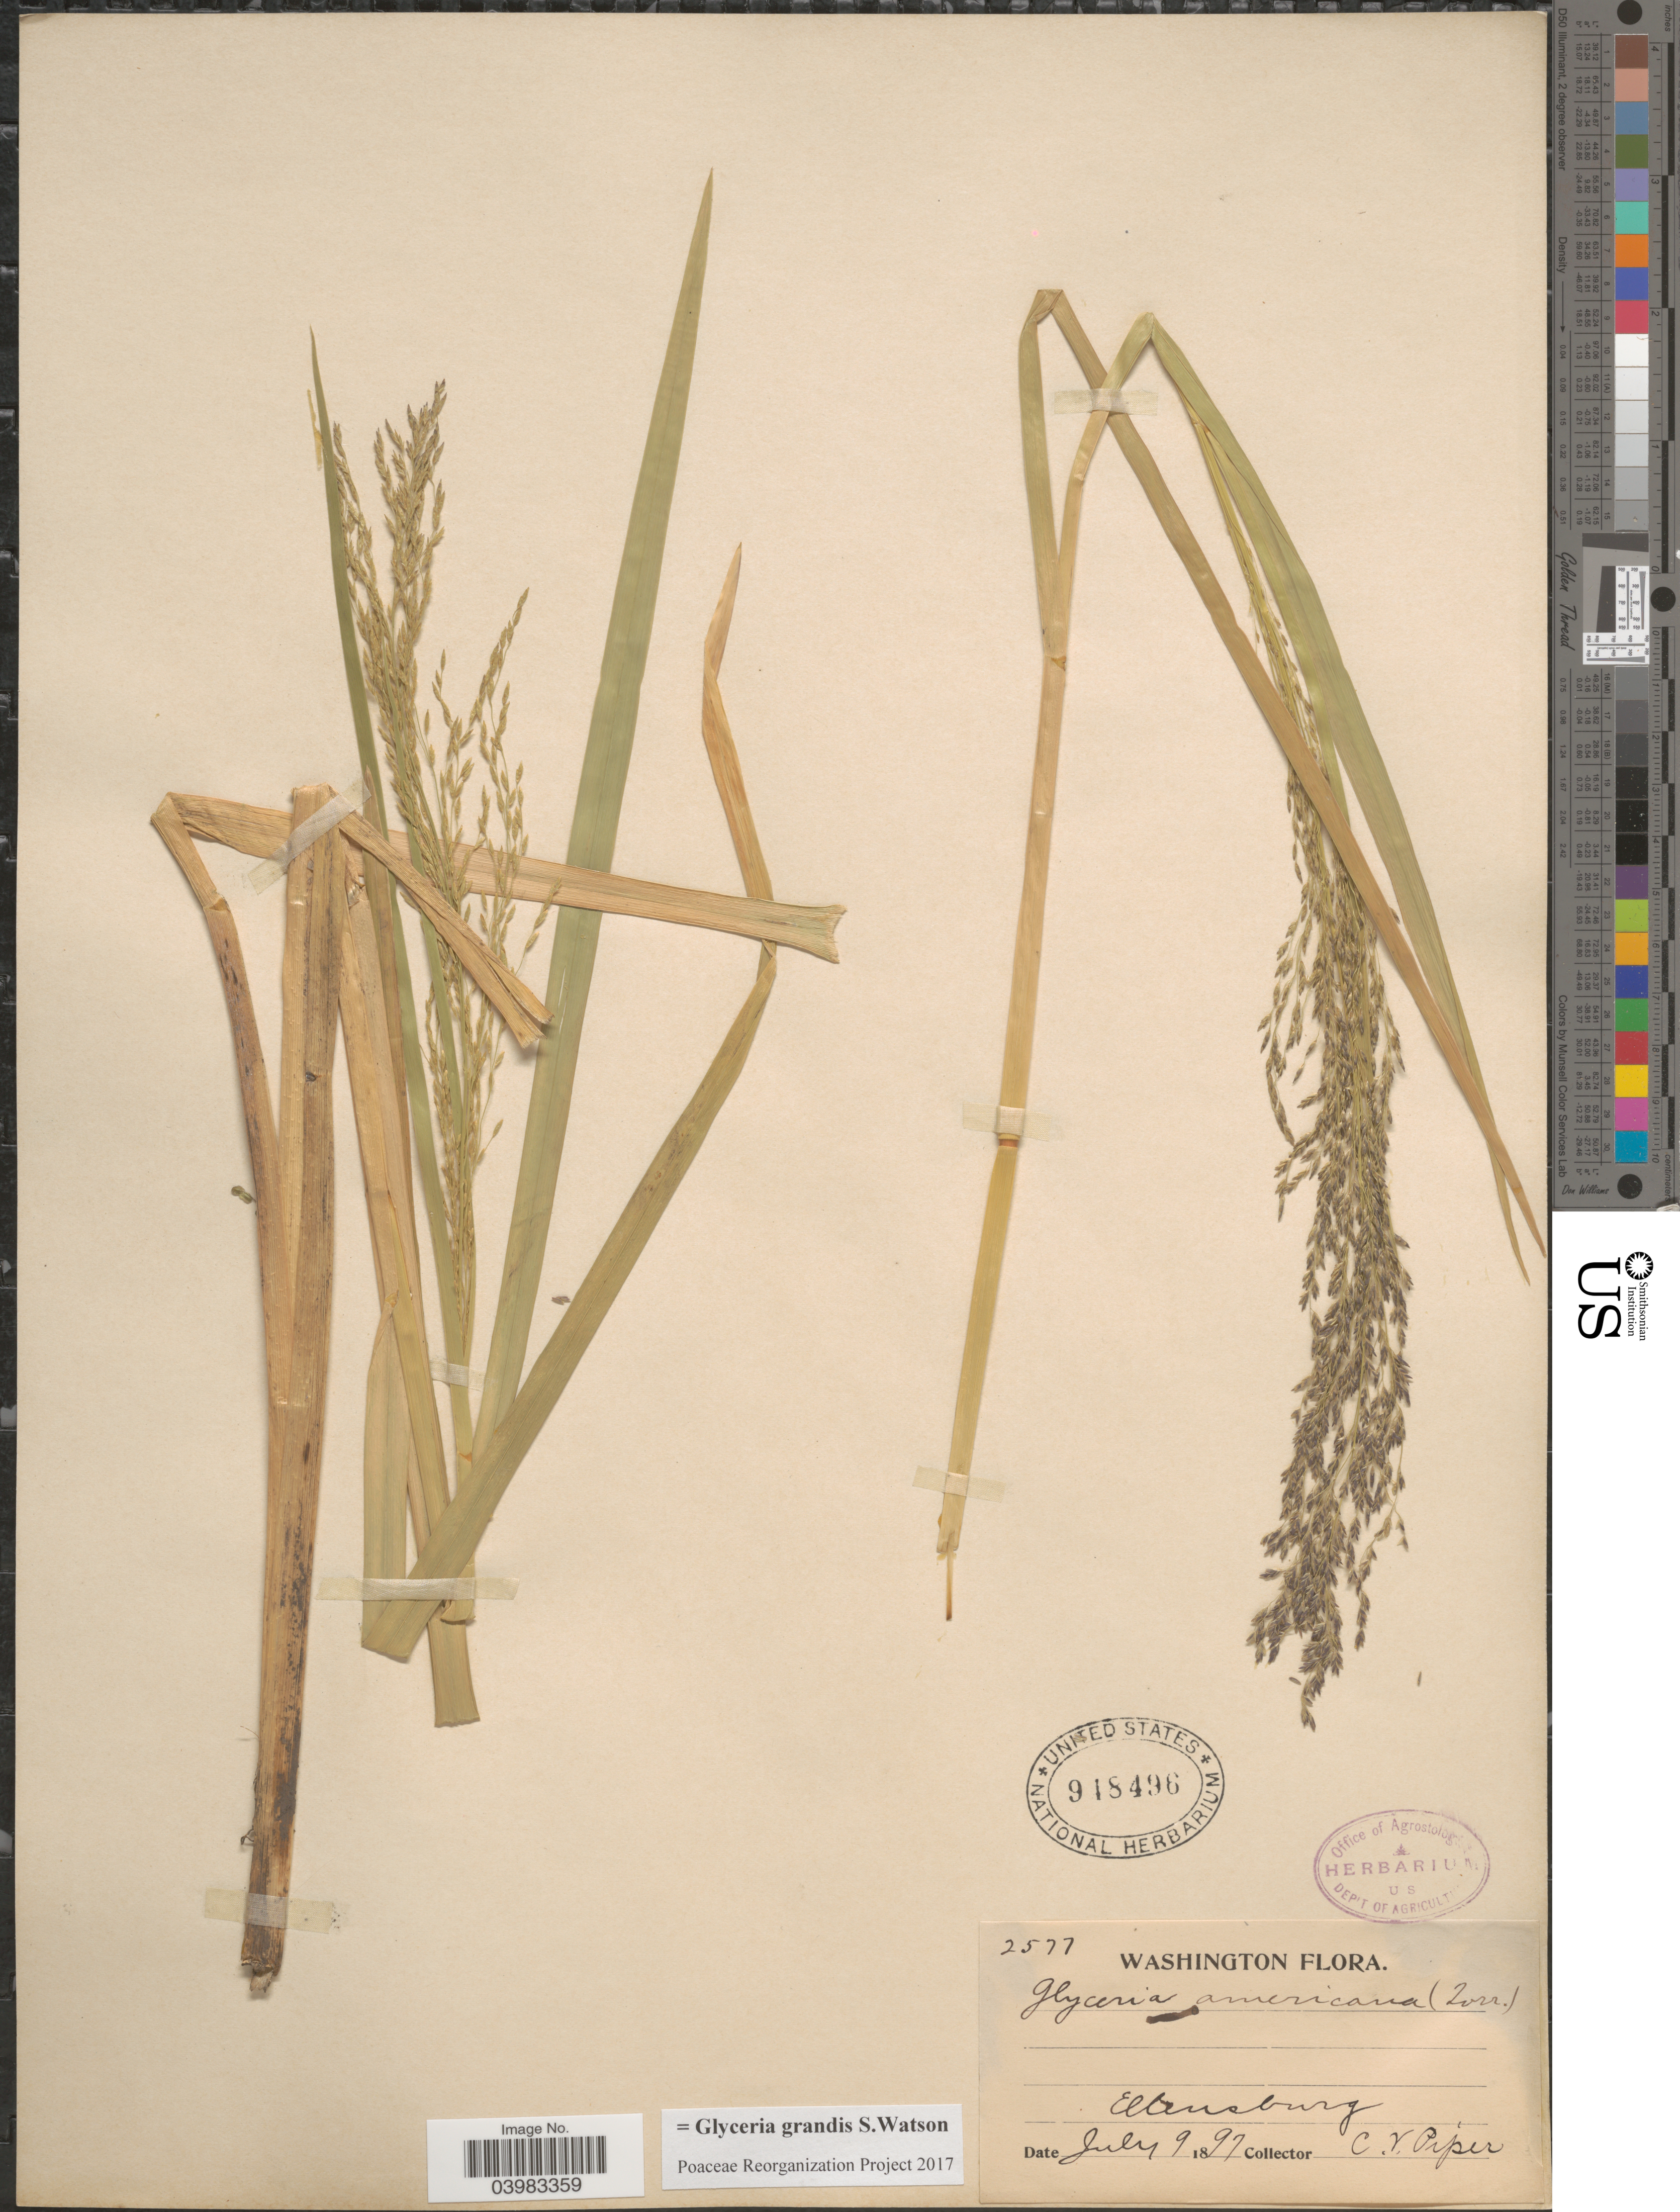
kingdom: Plantae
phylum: Tracheophyta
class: Liliopsida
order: Poales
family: Poaceae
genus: Glyceria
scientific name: Glyceria grandis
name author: S. Watson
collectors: C. V. Piper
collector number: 2577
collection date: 1897-07-09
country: United States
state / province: Washington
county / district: Kittitas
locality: Ellensburg.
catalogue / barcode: US 948496